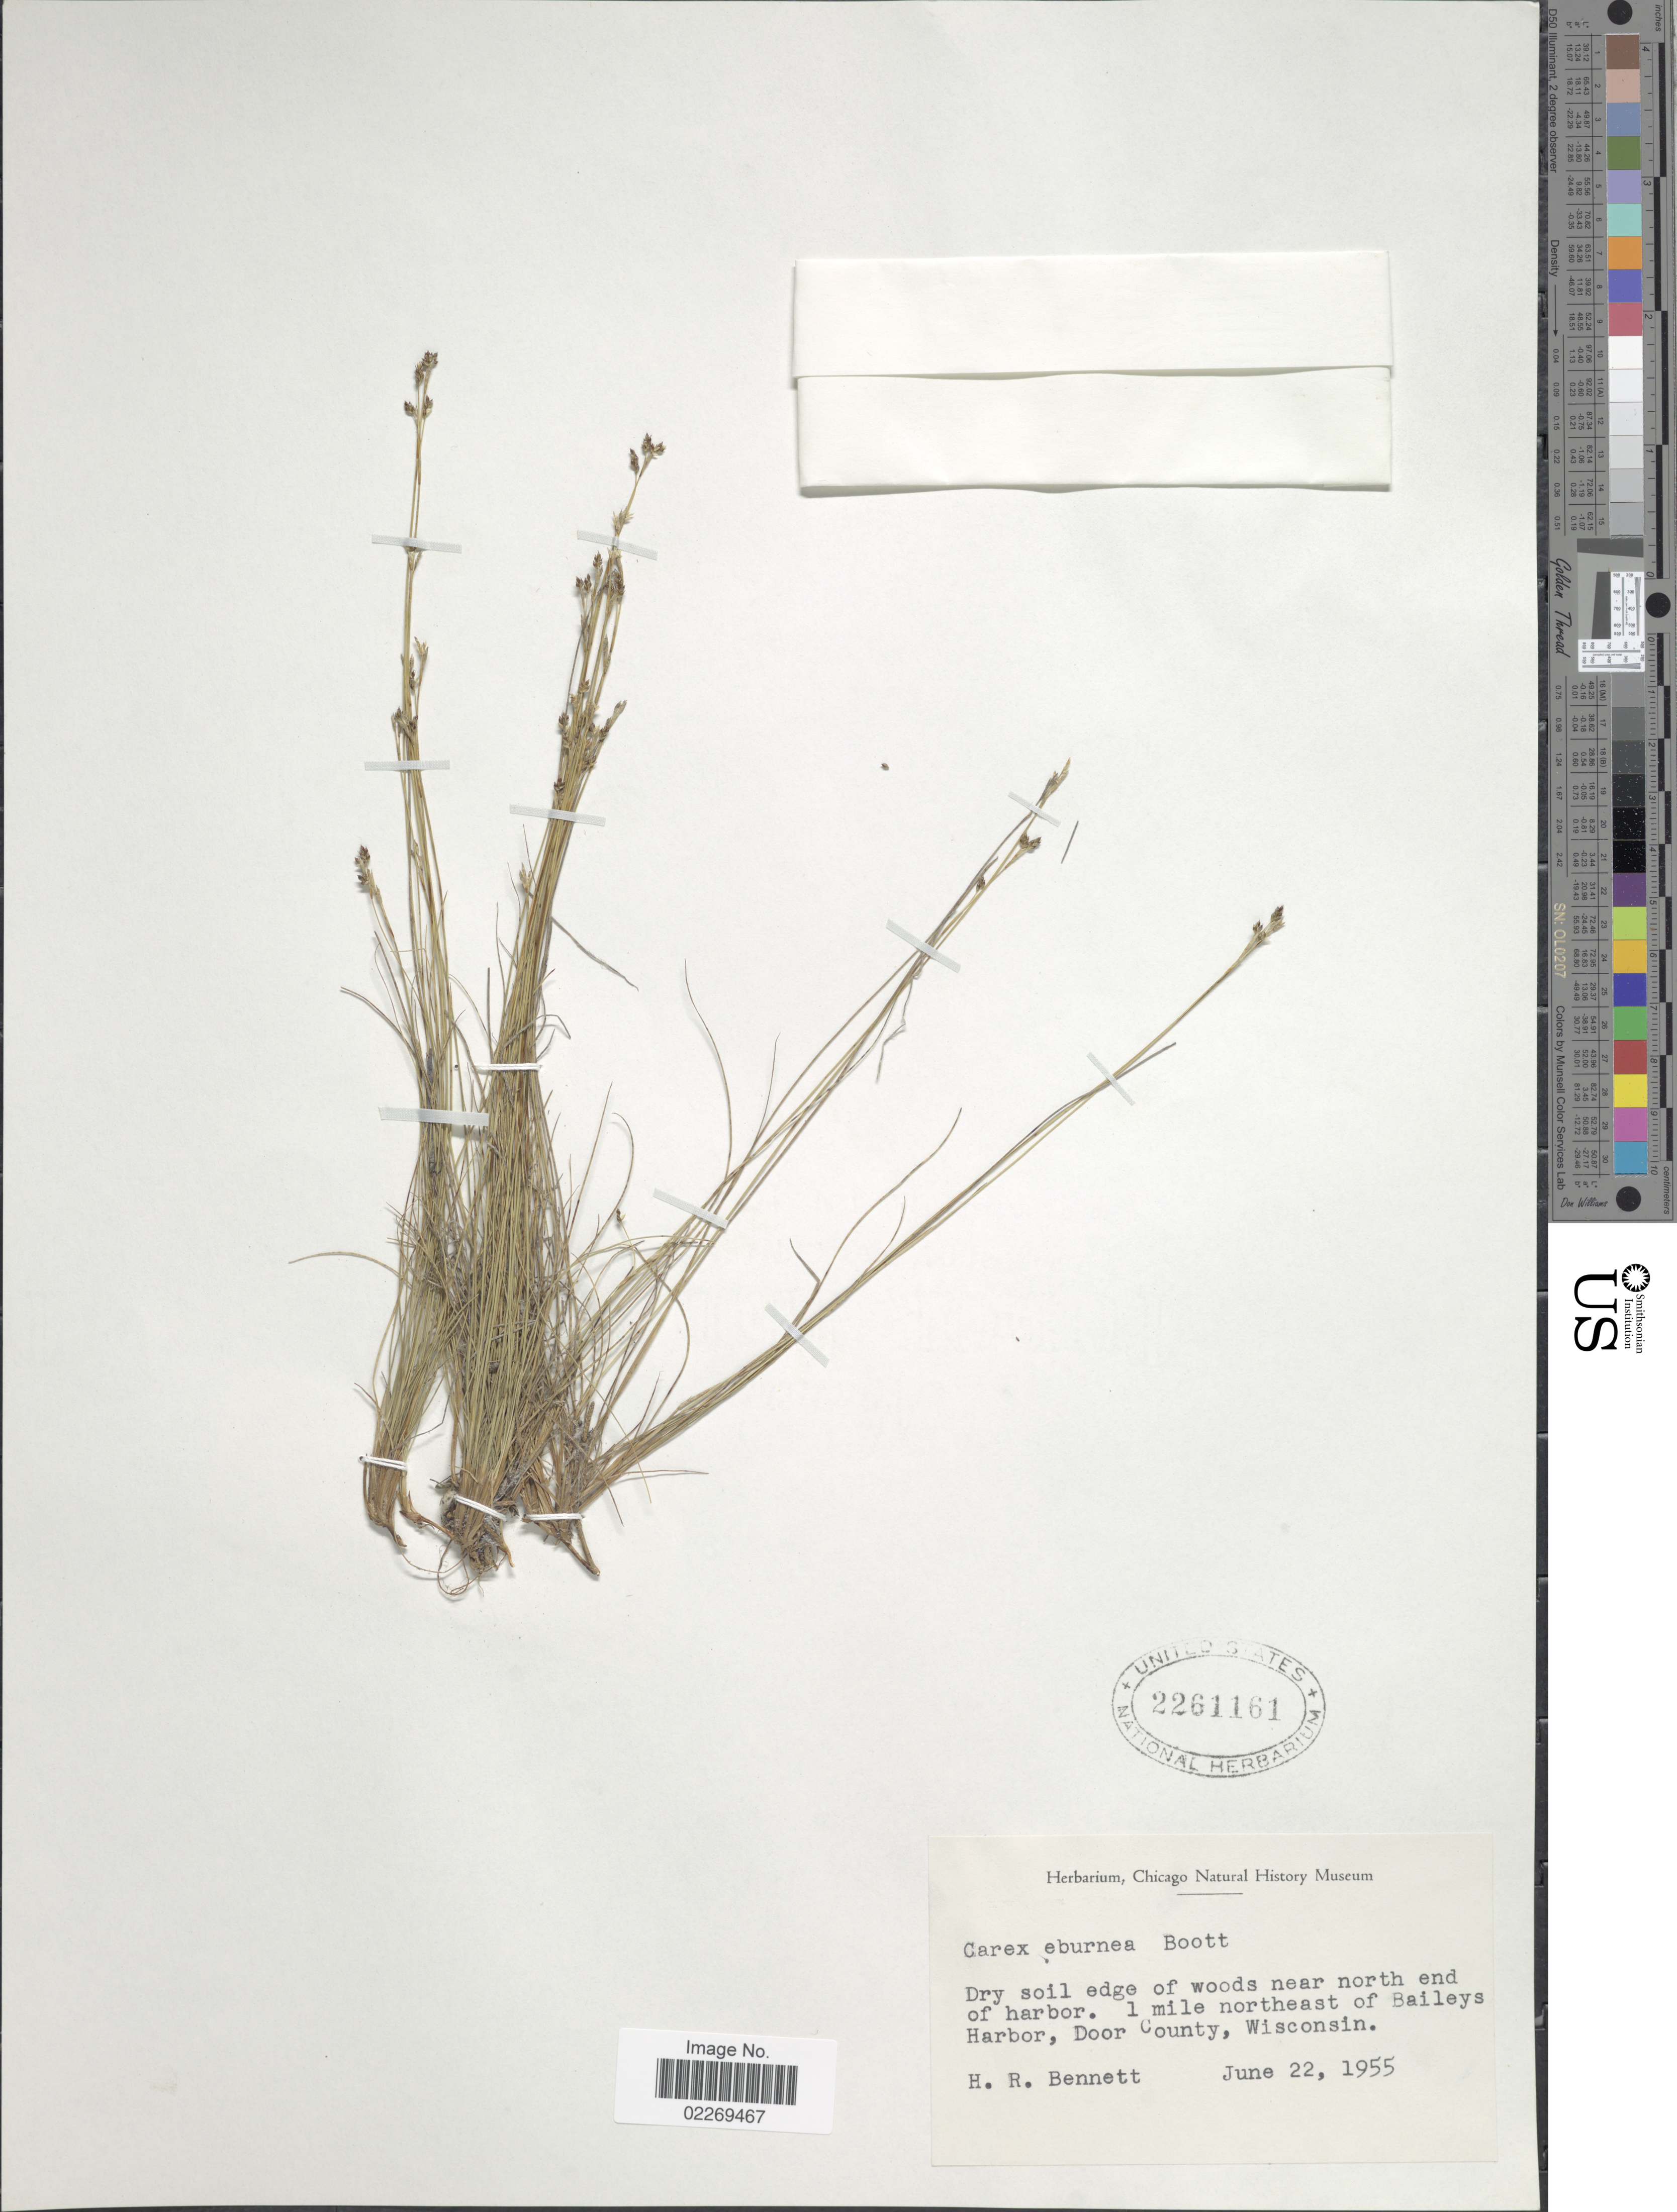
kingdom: Plantae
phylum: Tracheophyta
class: Liliopsida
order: Poales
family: Cyperaceae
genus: Carex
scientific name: Carex eburnea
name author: Boott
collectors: H. R. Bennett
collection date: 1955-06-22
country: United States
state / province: Wisconsin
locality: Woods near north end of harbor, 1 mile northeast of Baileys Harbor, Door County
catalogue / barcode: US 2261161